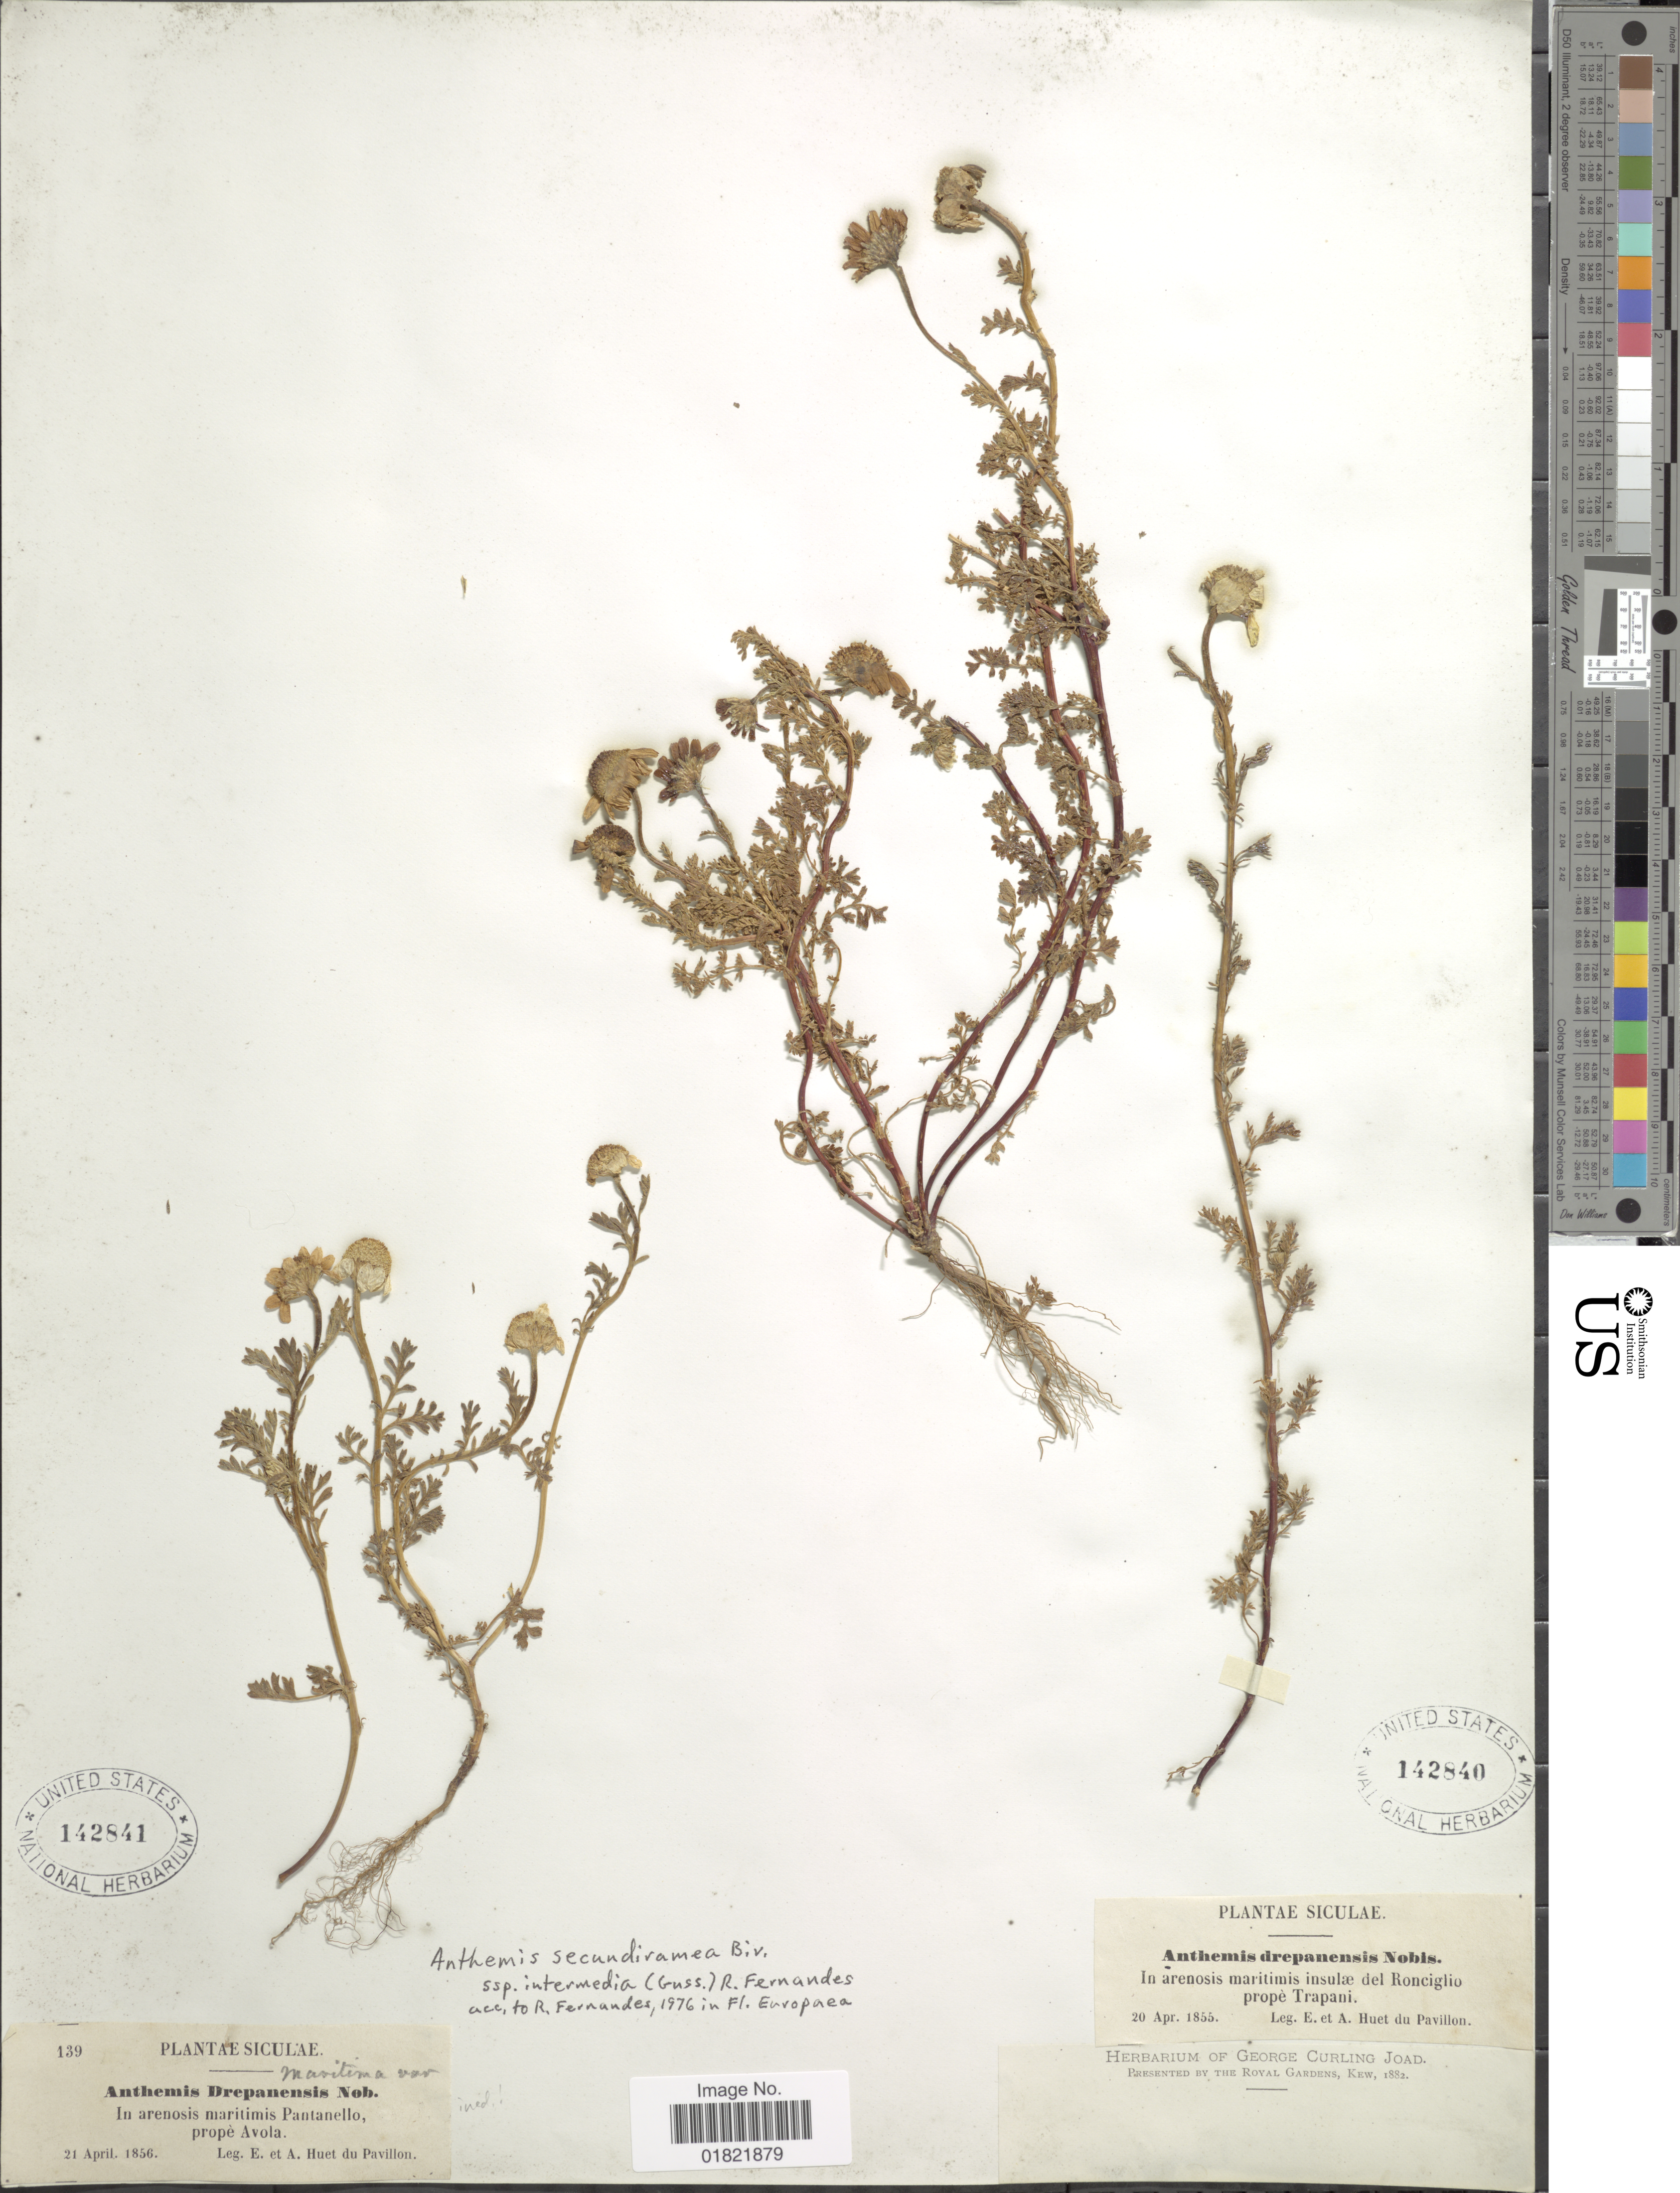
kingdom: Plantae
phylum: Tracheophyta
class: Magnoliopsida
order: Asterales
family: Asteraceae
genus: Anthemis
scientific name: Anthemis secundiramea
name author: Biv.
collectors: E. Huet du Pavillon & A. Huet du Pavillon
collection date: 1855-04-20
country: Italy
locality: Sicula, In arenosis maritimis insulae del Ronciglio prope Trapani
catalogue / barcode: US 142840-2